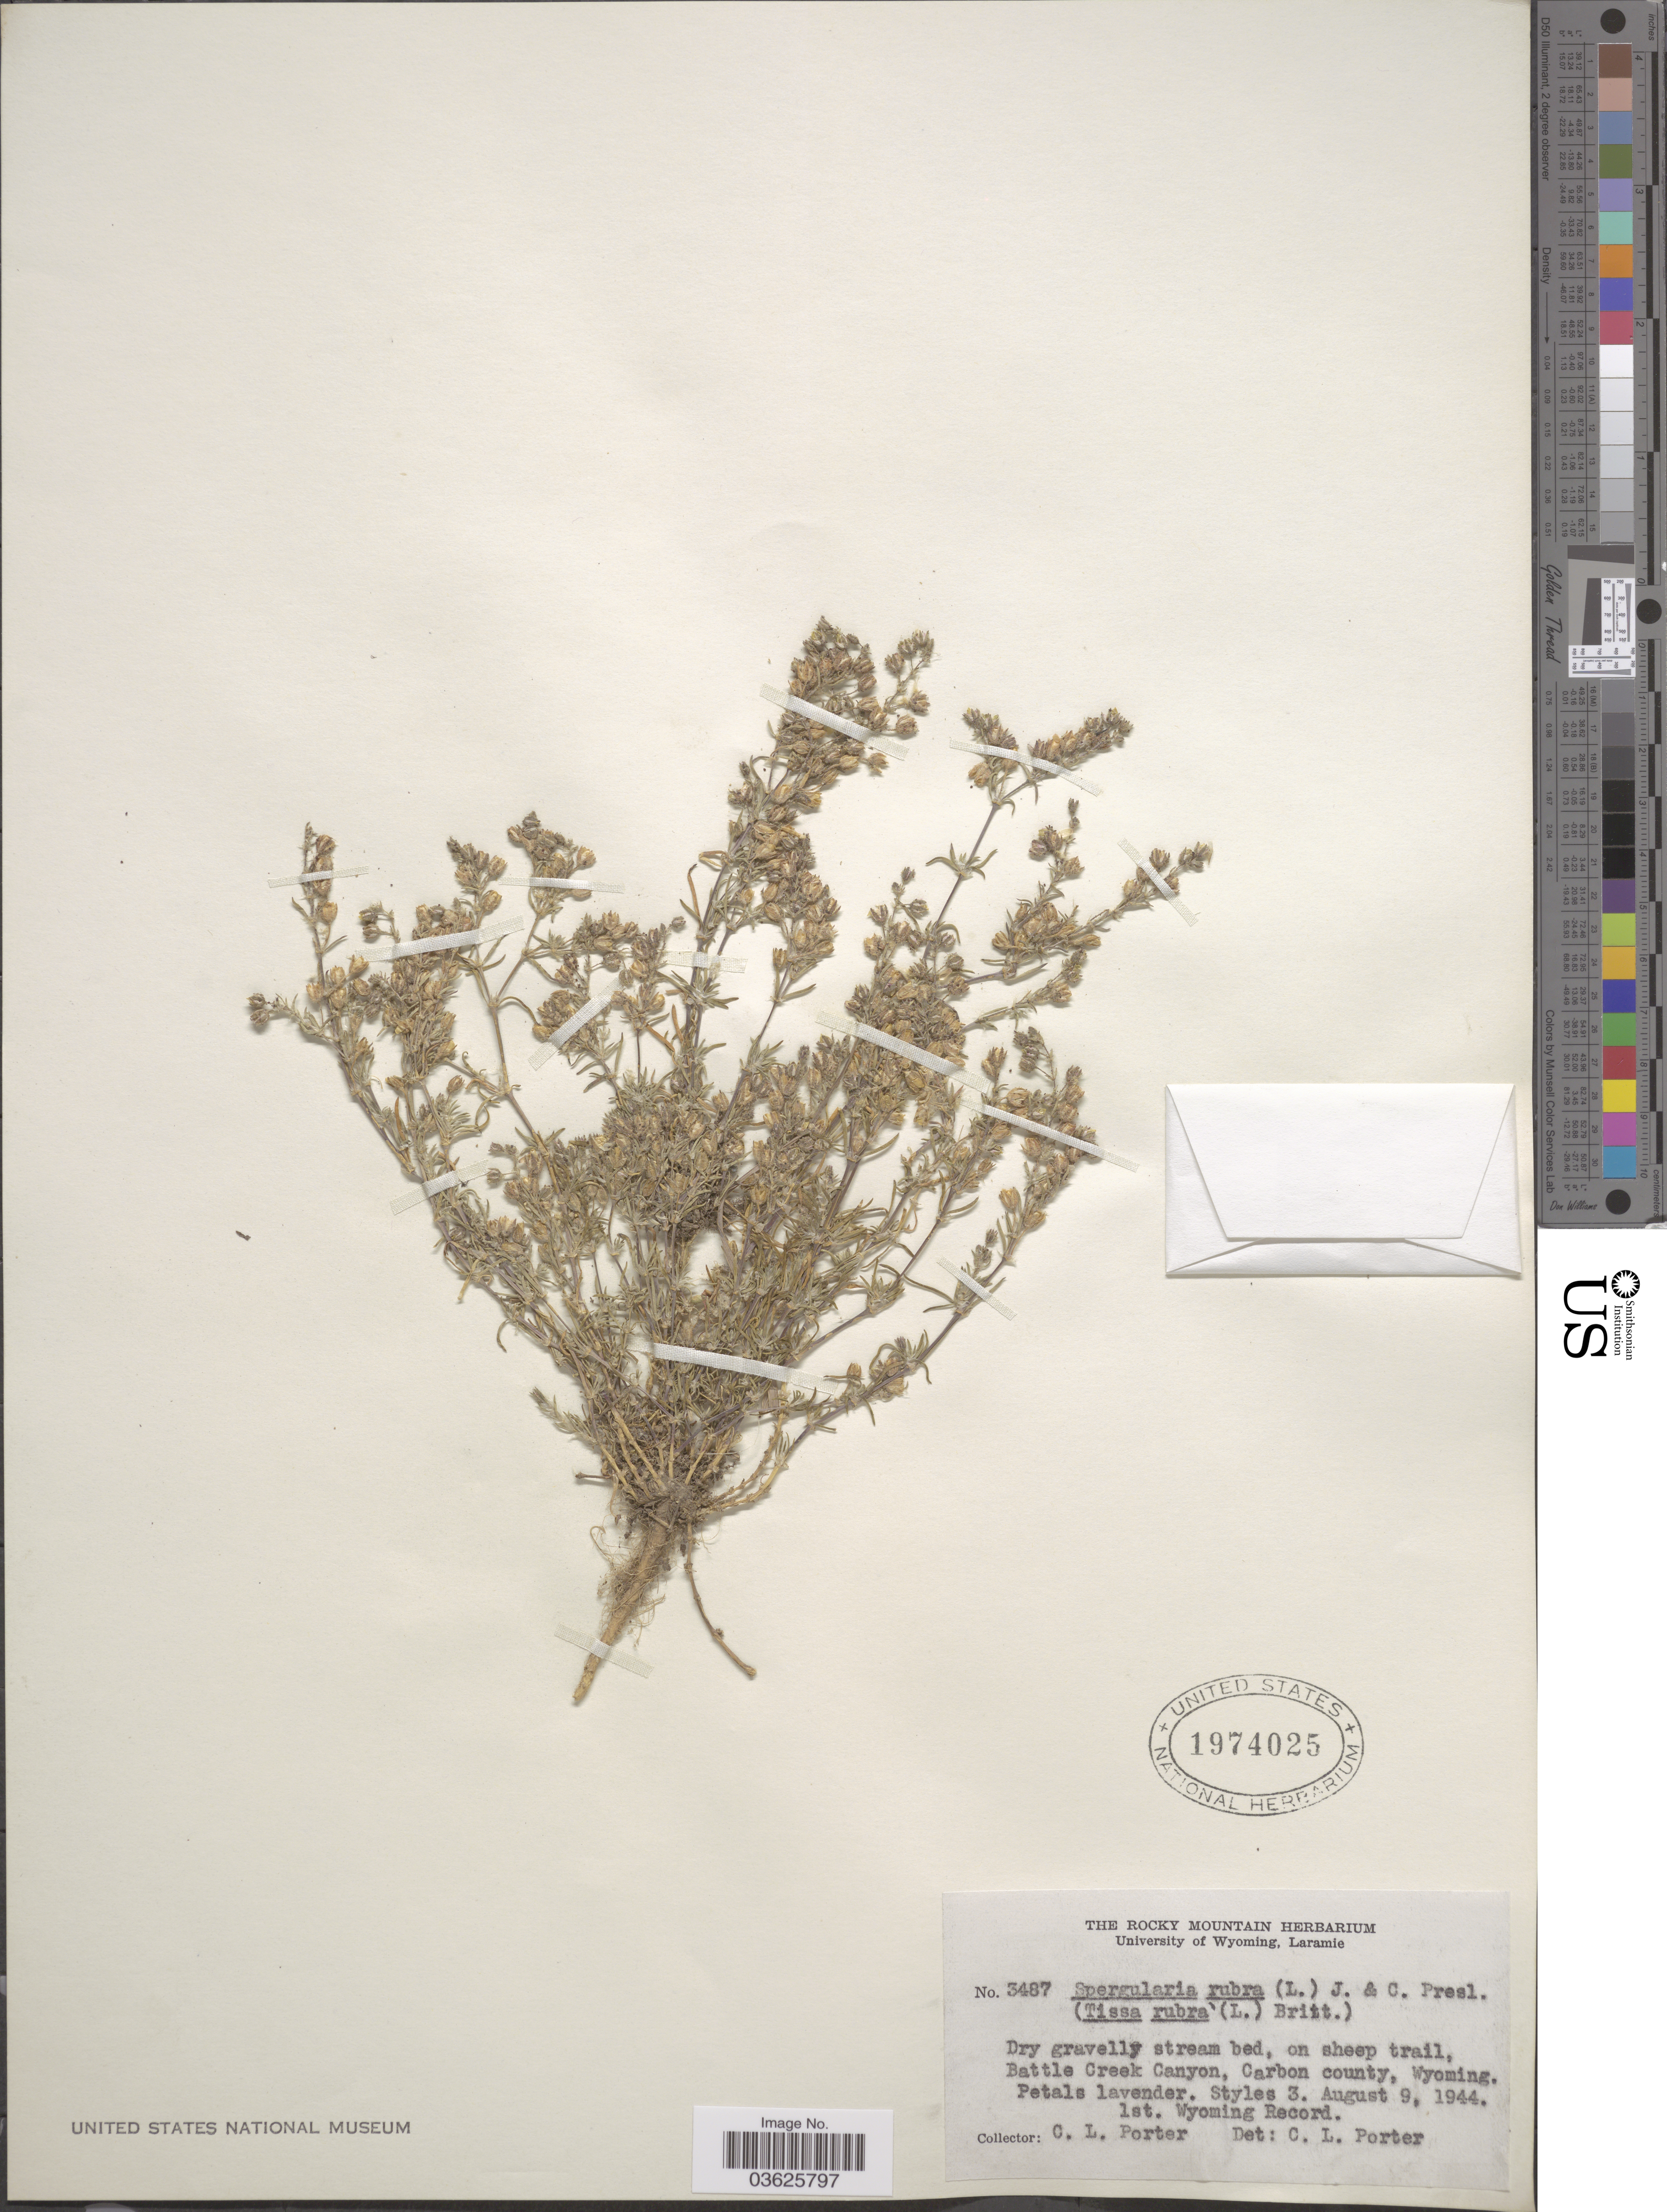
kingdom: Plantae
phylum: Tracheophyta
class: Magnoliopsida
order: Caryophyllales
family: Caryophyllaceae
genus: Spergularia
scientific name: Spergularia rubra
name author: (L.) J. Presl & C. Presl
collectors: C. L. Porter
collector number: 3487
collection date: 1944-08-09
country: United States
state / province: Wyoming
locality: Dry gravelly stream bed, on sheep trail, Battle Creek Canyon, Carbon county.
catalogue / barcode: US 1974025